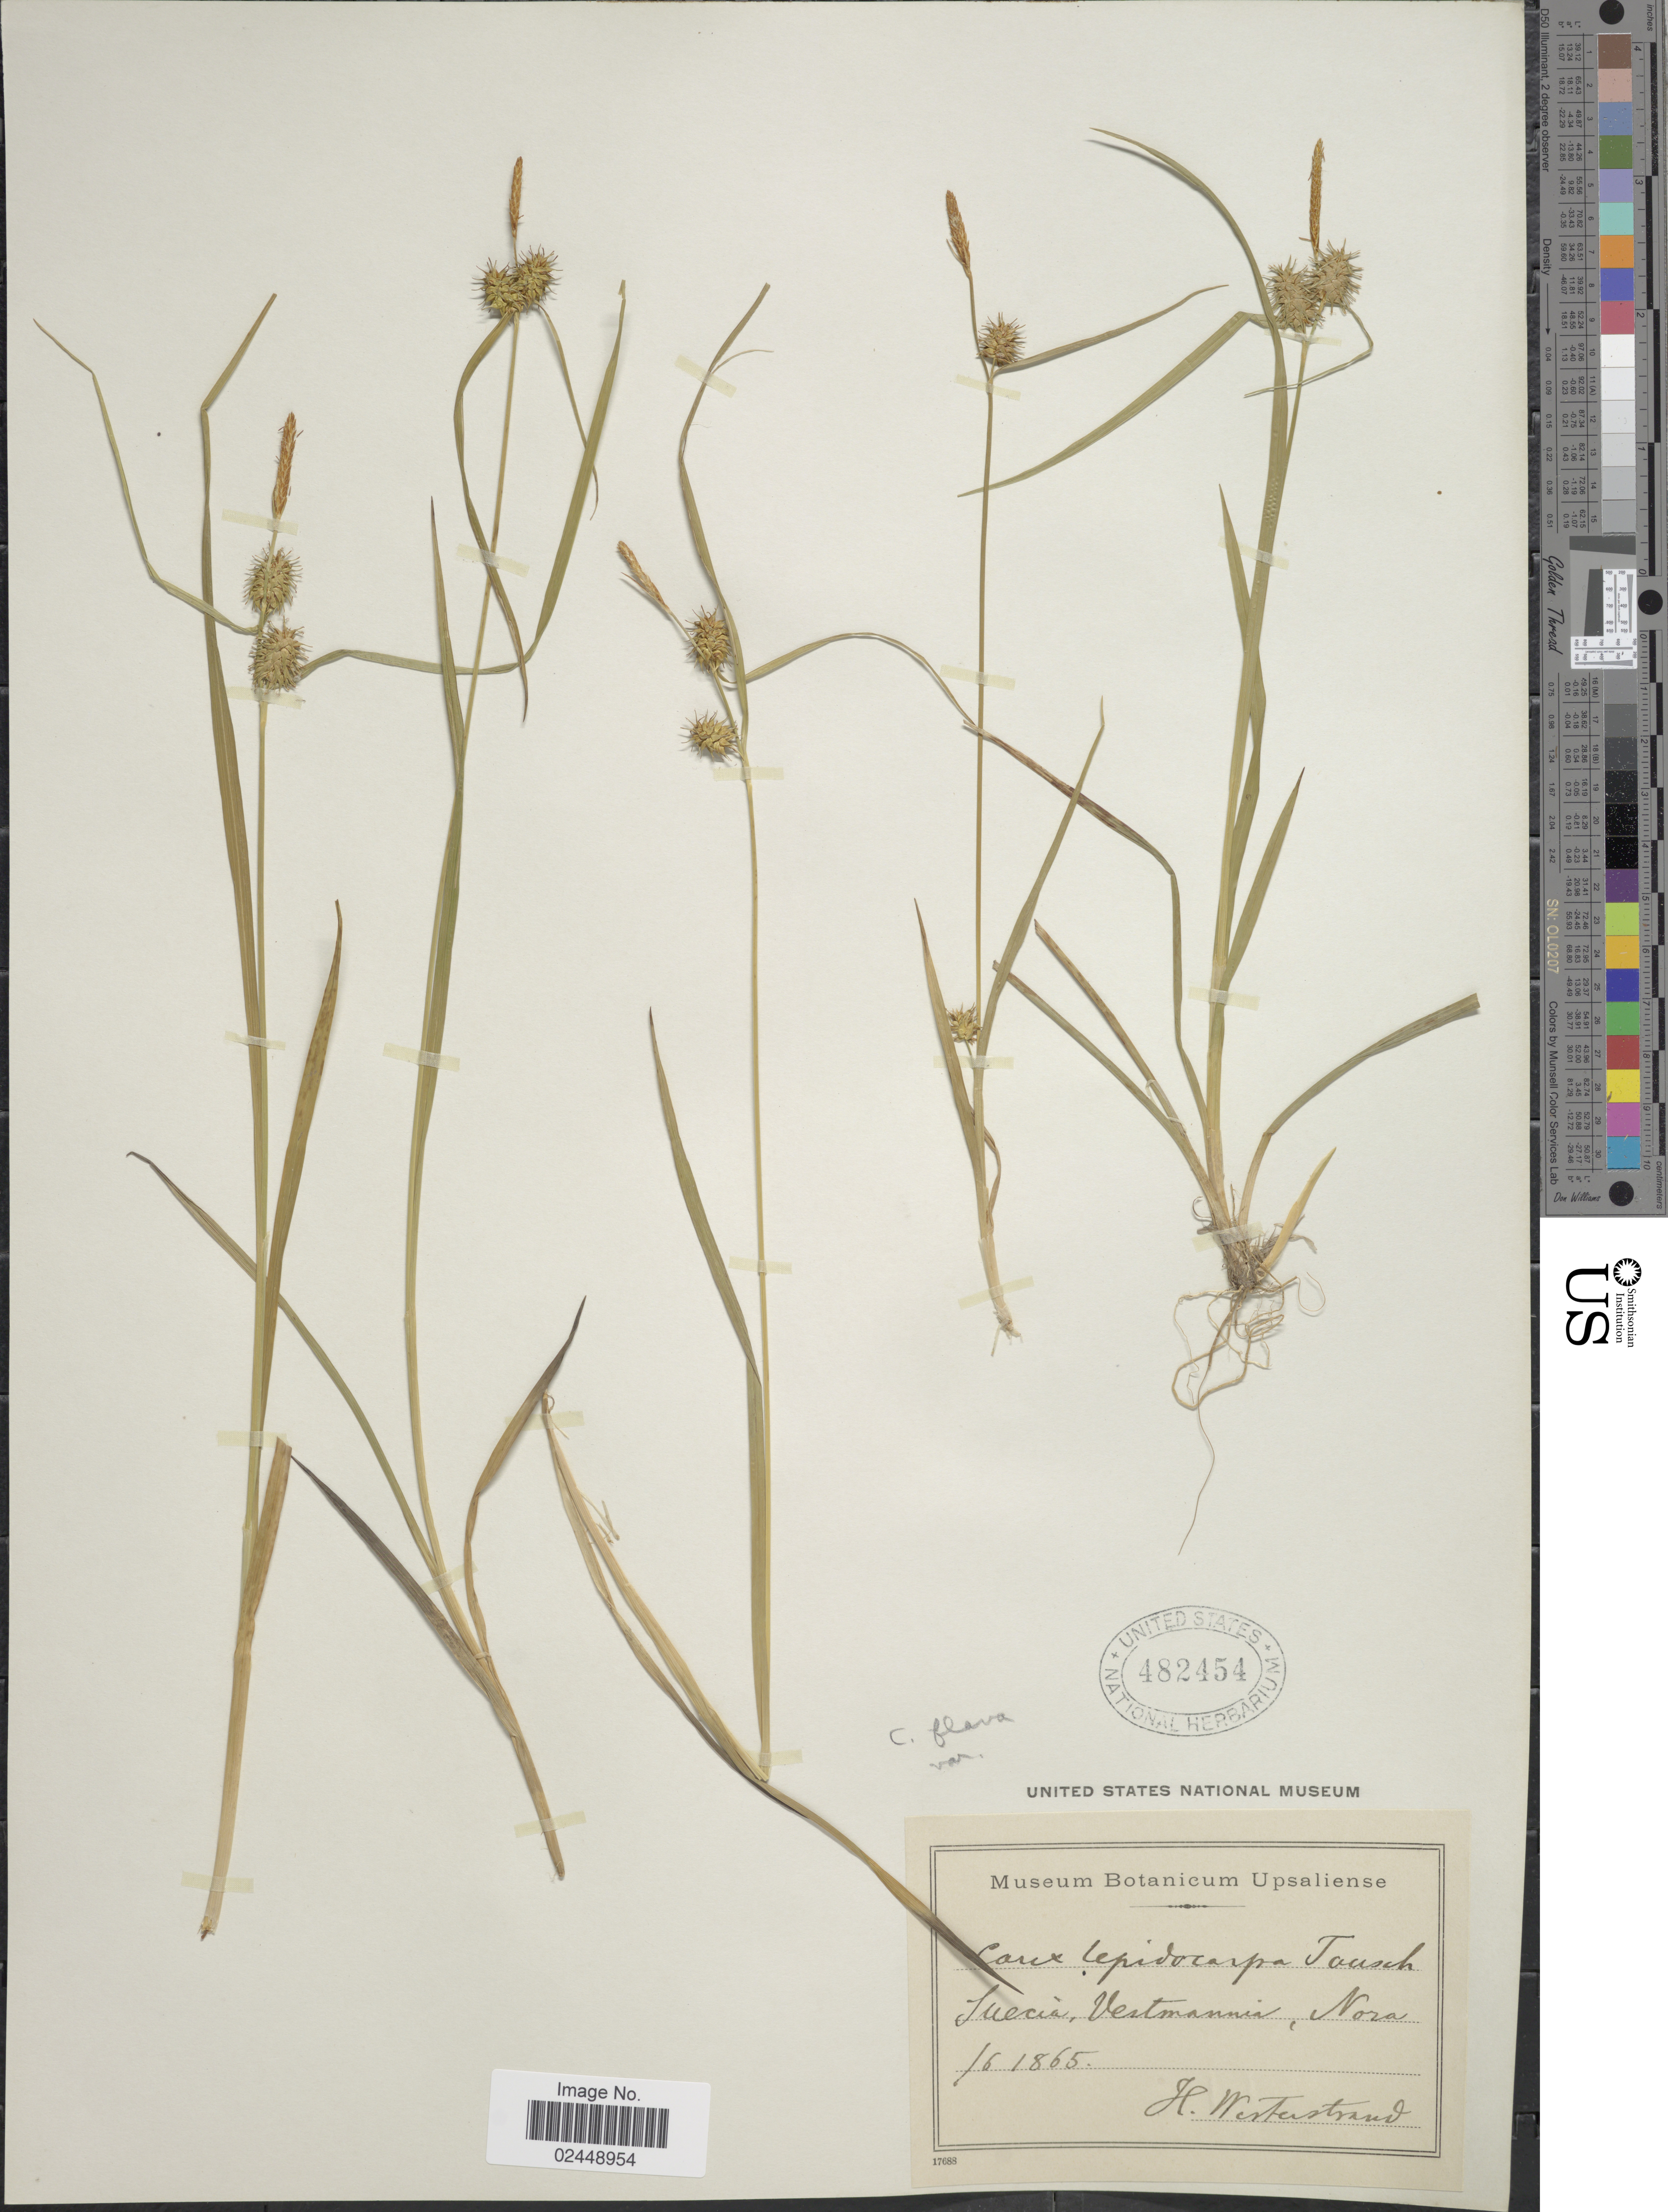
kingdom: Plantae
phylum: Tracheophyta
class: Liliopsida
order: Poales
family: Cyperaceae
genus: Carex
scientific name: Carex flava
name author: L.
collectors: H. Westerstrand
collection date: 1865-06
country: Sweden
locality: Suecia, Vestmannia, Nora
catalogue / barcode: US 482454